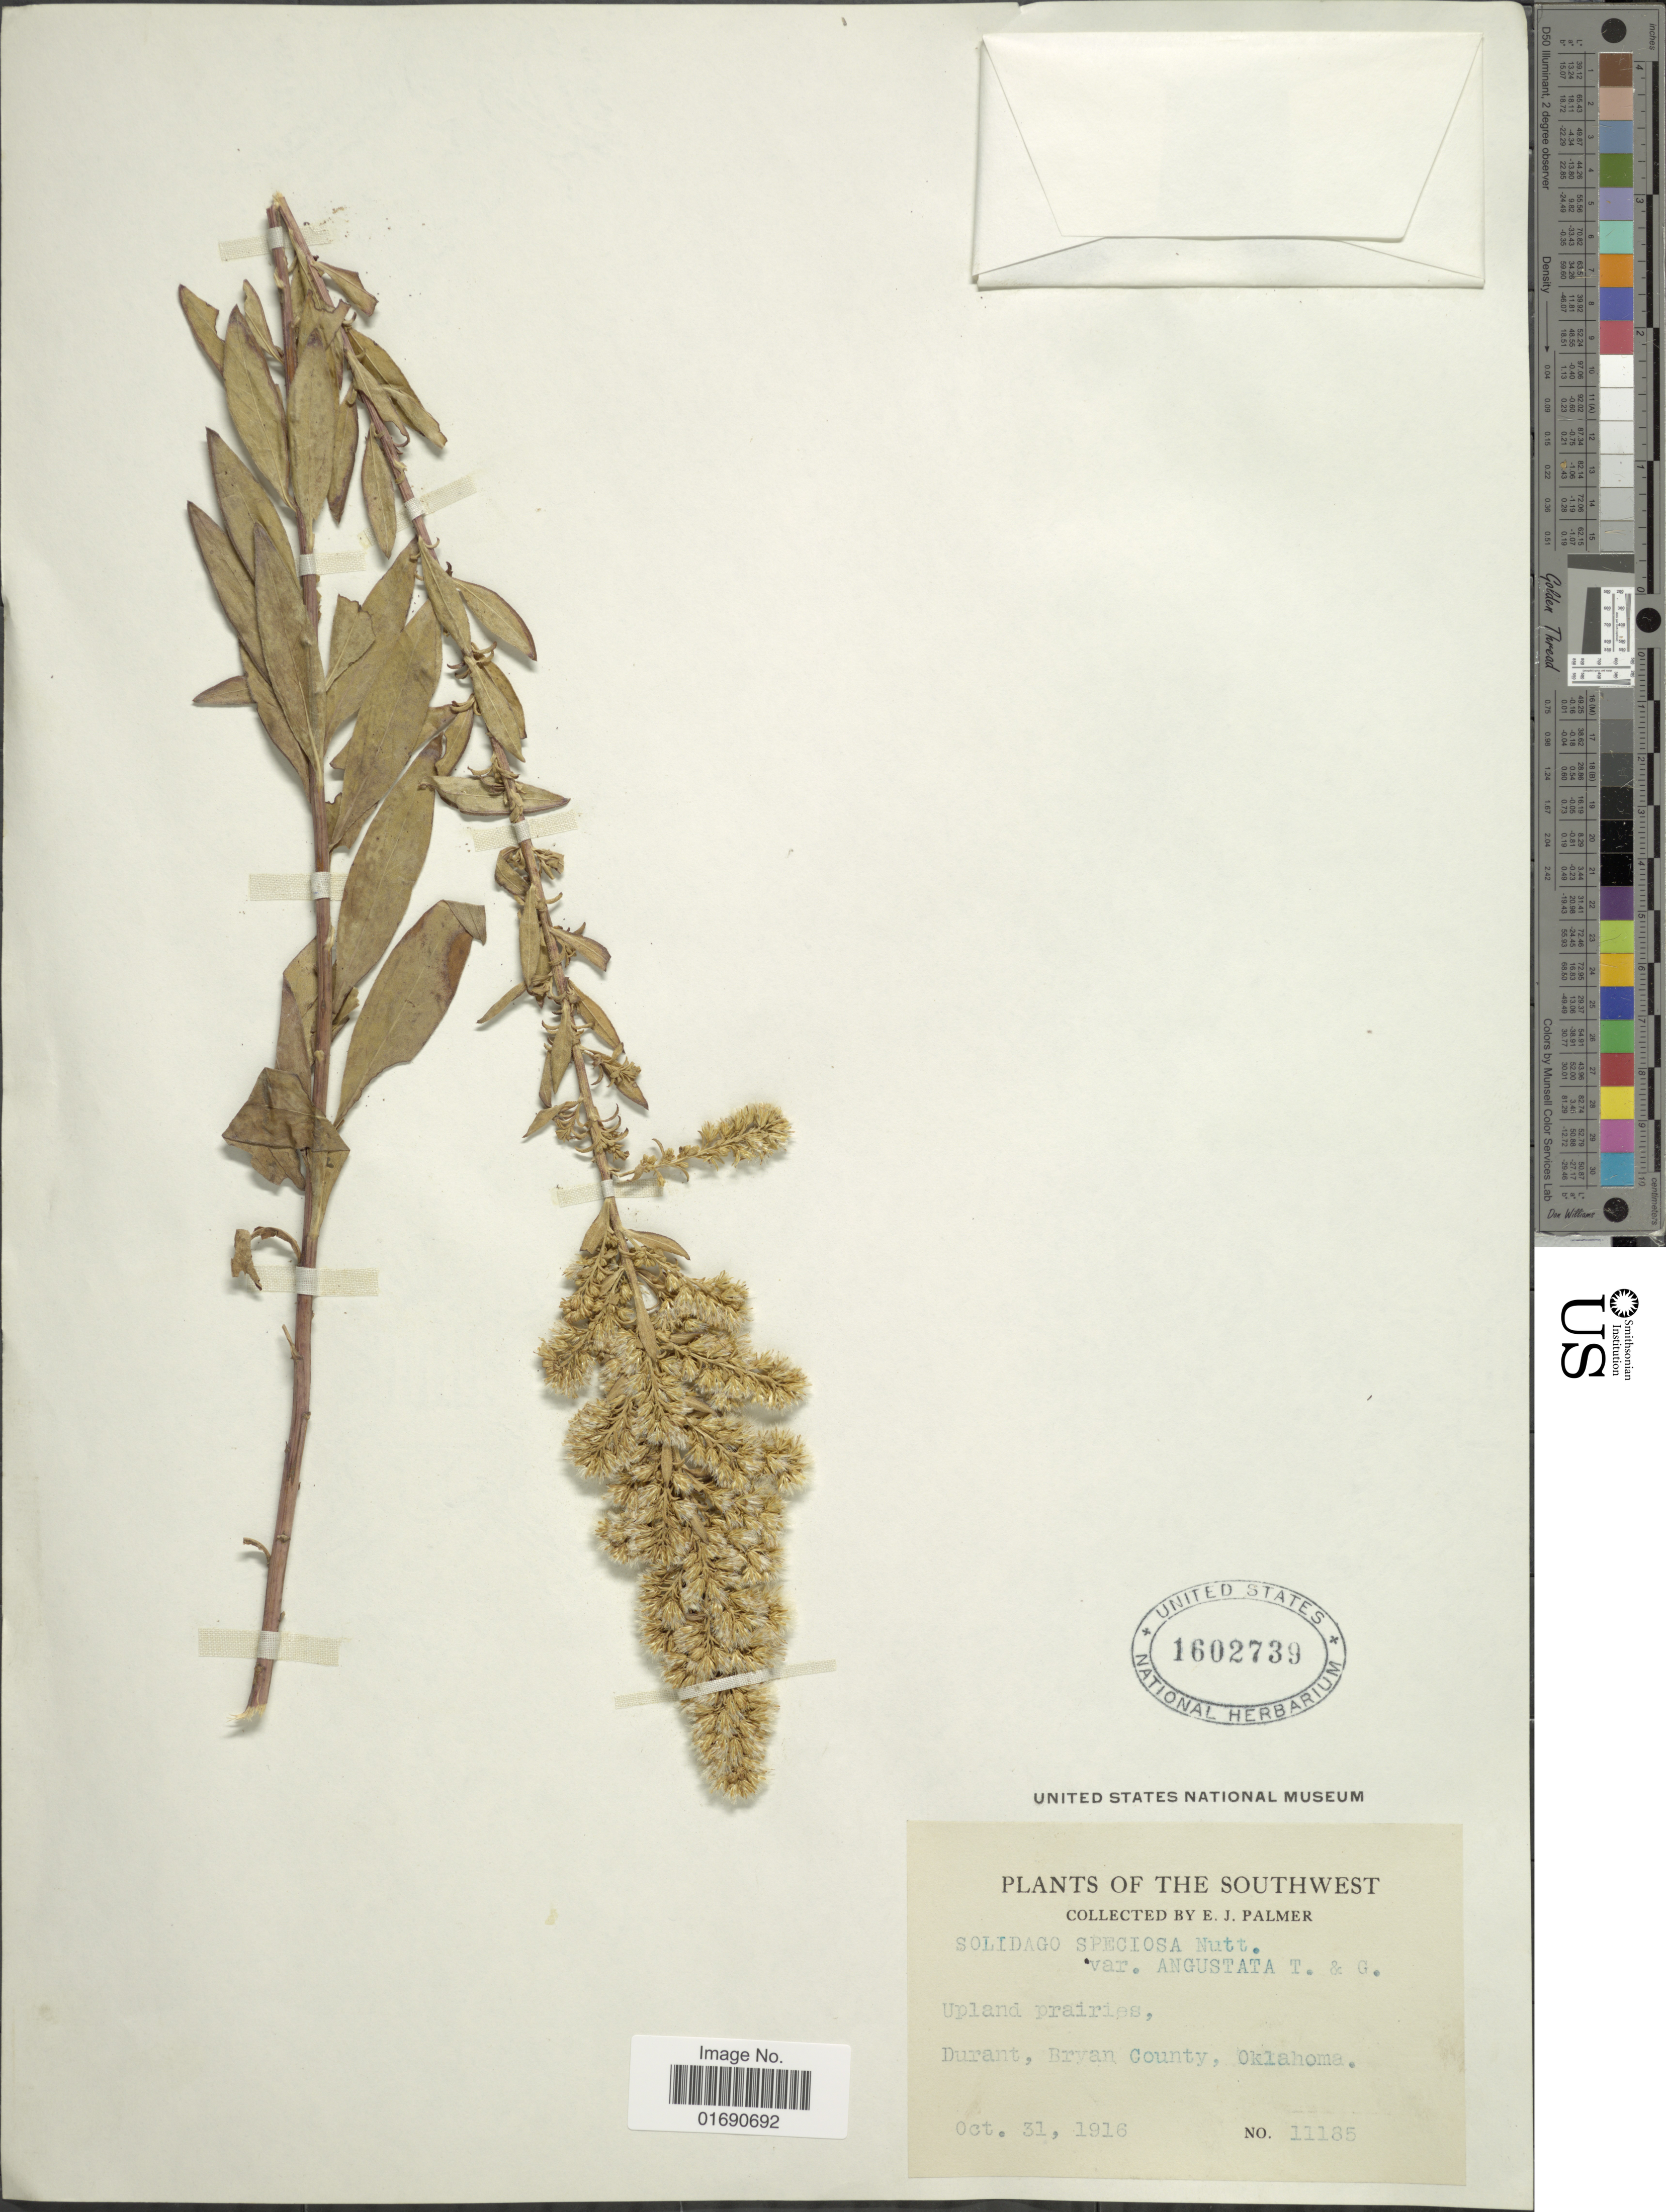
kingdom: Plantae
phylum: Tracheophyta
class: Magnoliopsida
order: Asterales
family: Asteraceae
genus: Solidago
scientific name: Solidago speciosa var. rigidiuscula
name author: Torr. & A. Gray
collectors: E. J. Palmer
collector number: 11185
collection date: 1916-10-31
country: United States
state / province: Oklahoma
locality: The Southwest, Upland prairies, Durant, Bryan County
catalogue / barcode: US 1602739